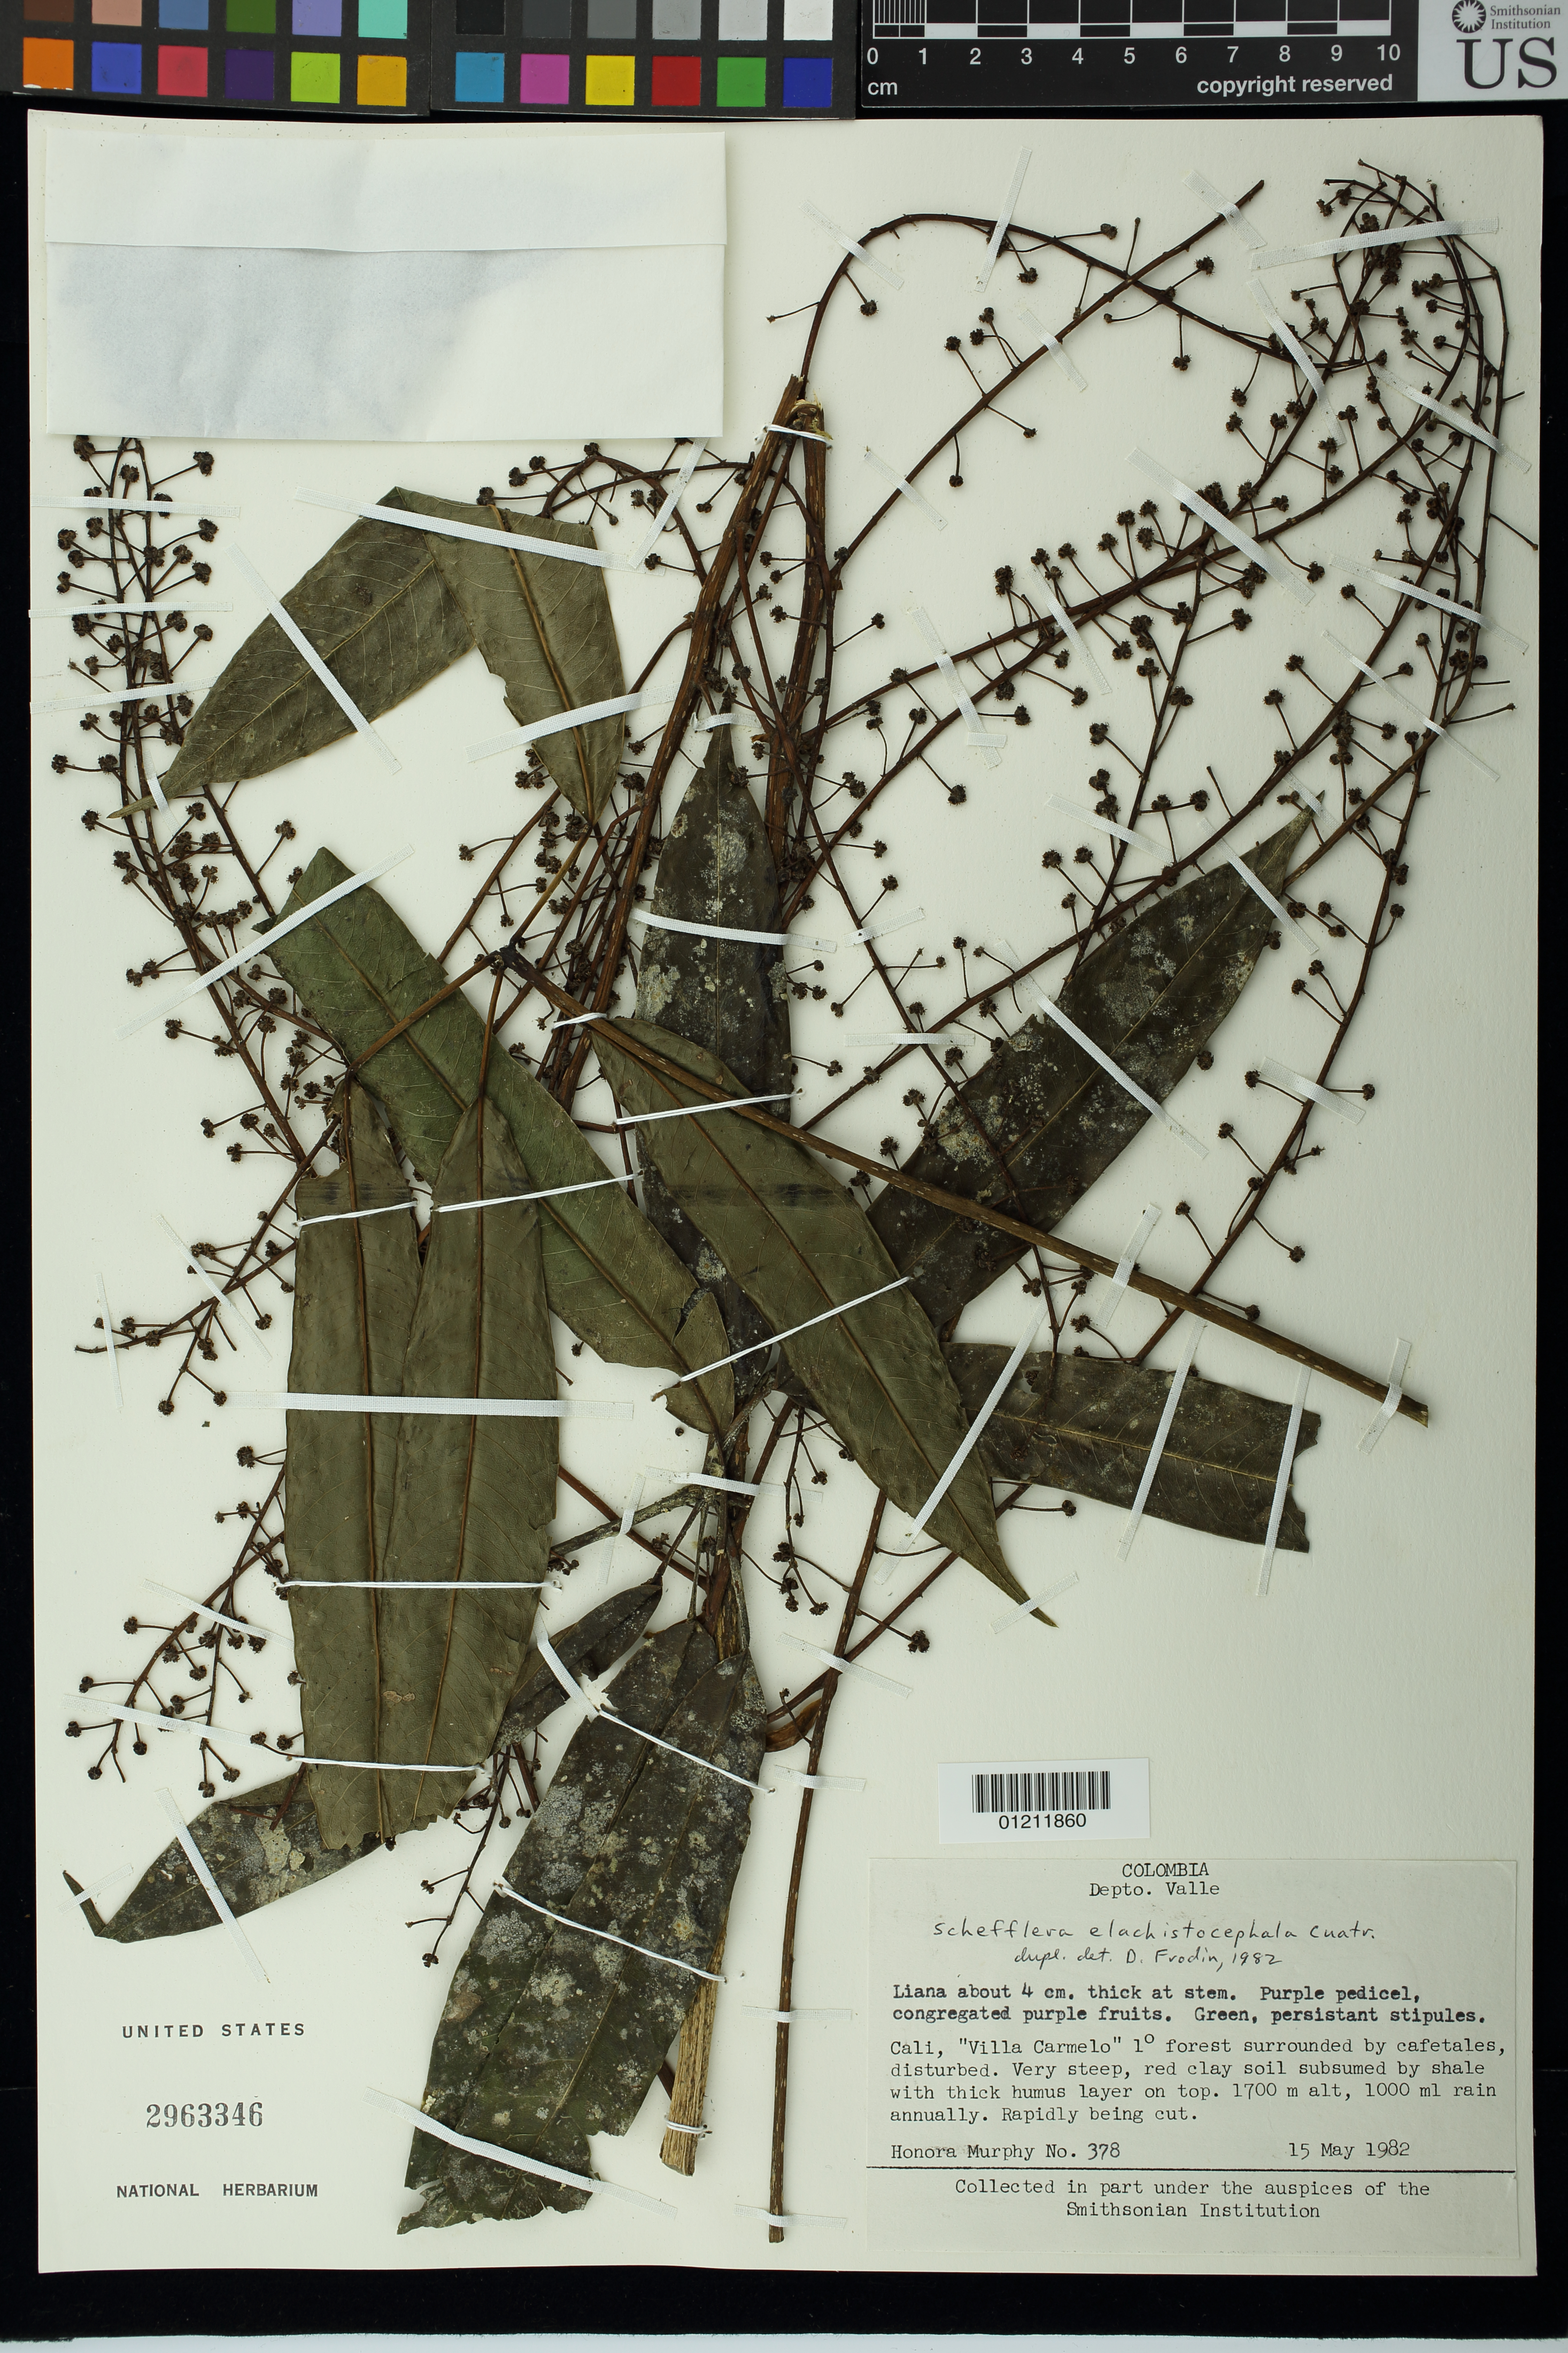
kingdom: Plantae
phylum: Tracheophyta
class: Magnoliopsida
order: Apiales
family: Araliaceae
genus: Schefflera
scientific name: Schefflera elachistocephala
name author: Harms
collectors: H. Murphy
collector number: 378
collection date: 1982-05-15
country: Colombia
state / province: Valle del Cauca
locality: Depto. Valle. Cali, "Villa Carmelo" 1° forest surrounded by cafetales, disturbed. Very steep, red clay soil subsumed by shale with thick humus layer on top.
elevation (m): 1700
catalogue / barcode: US 2963346